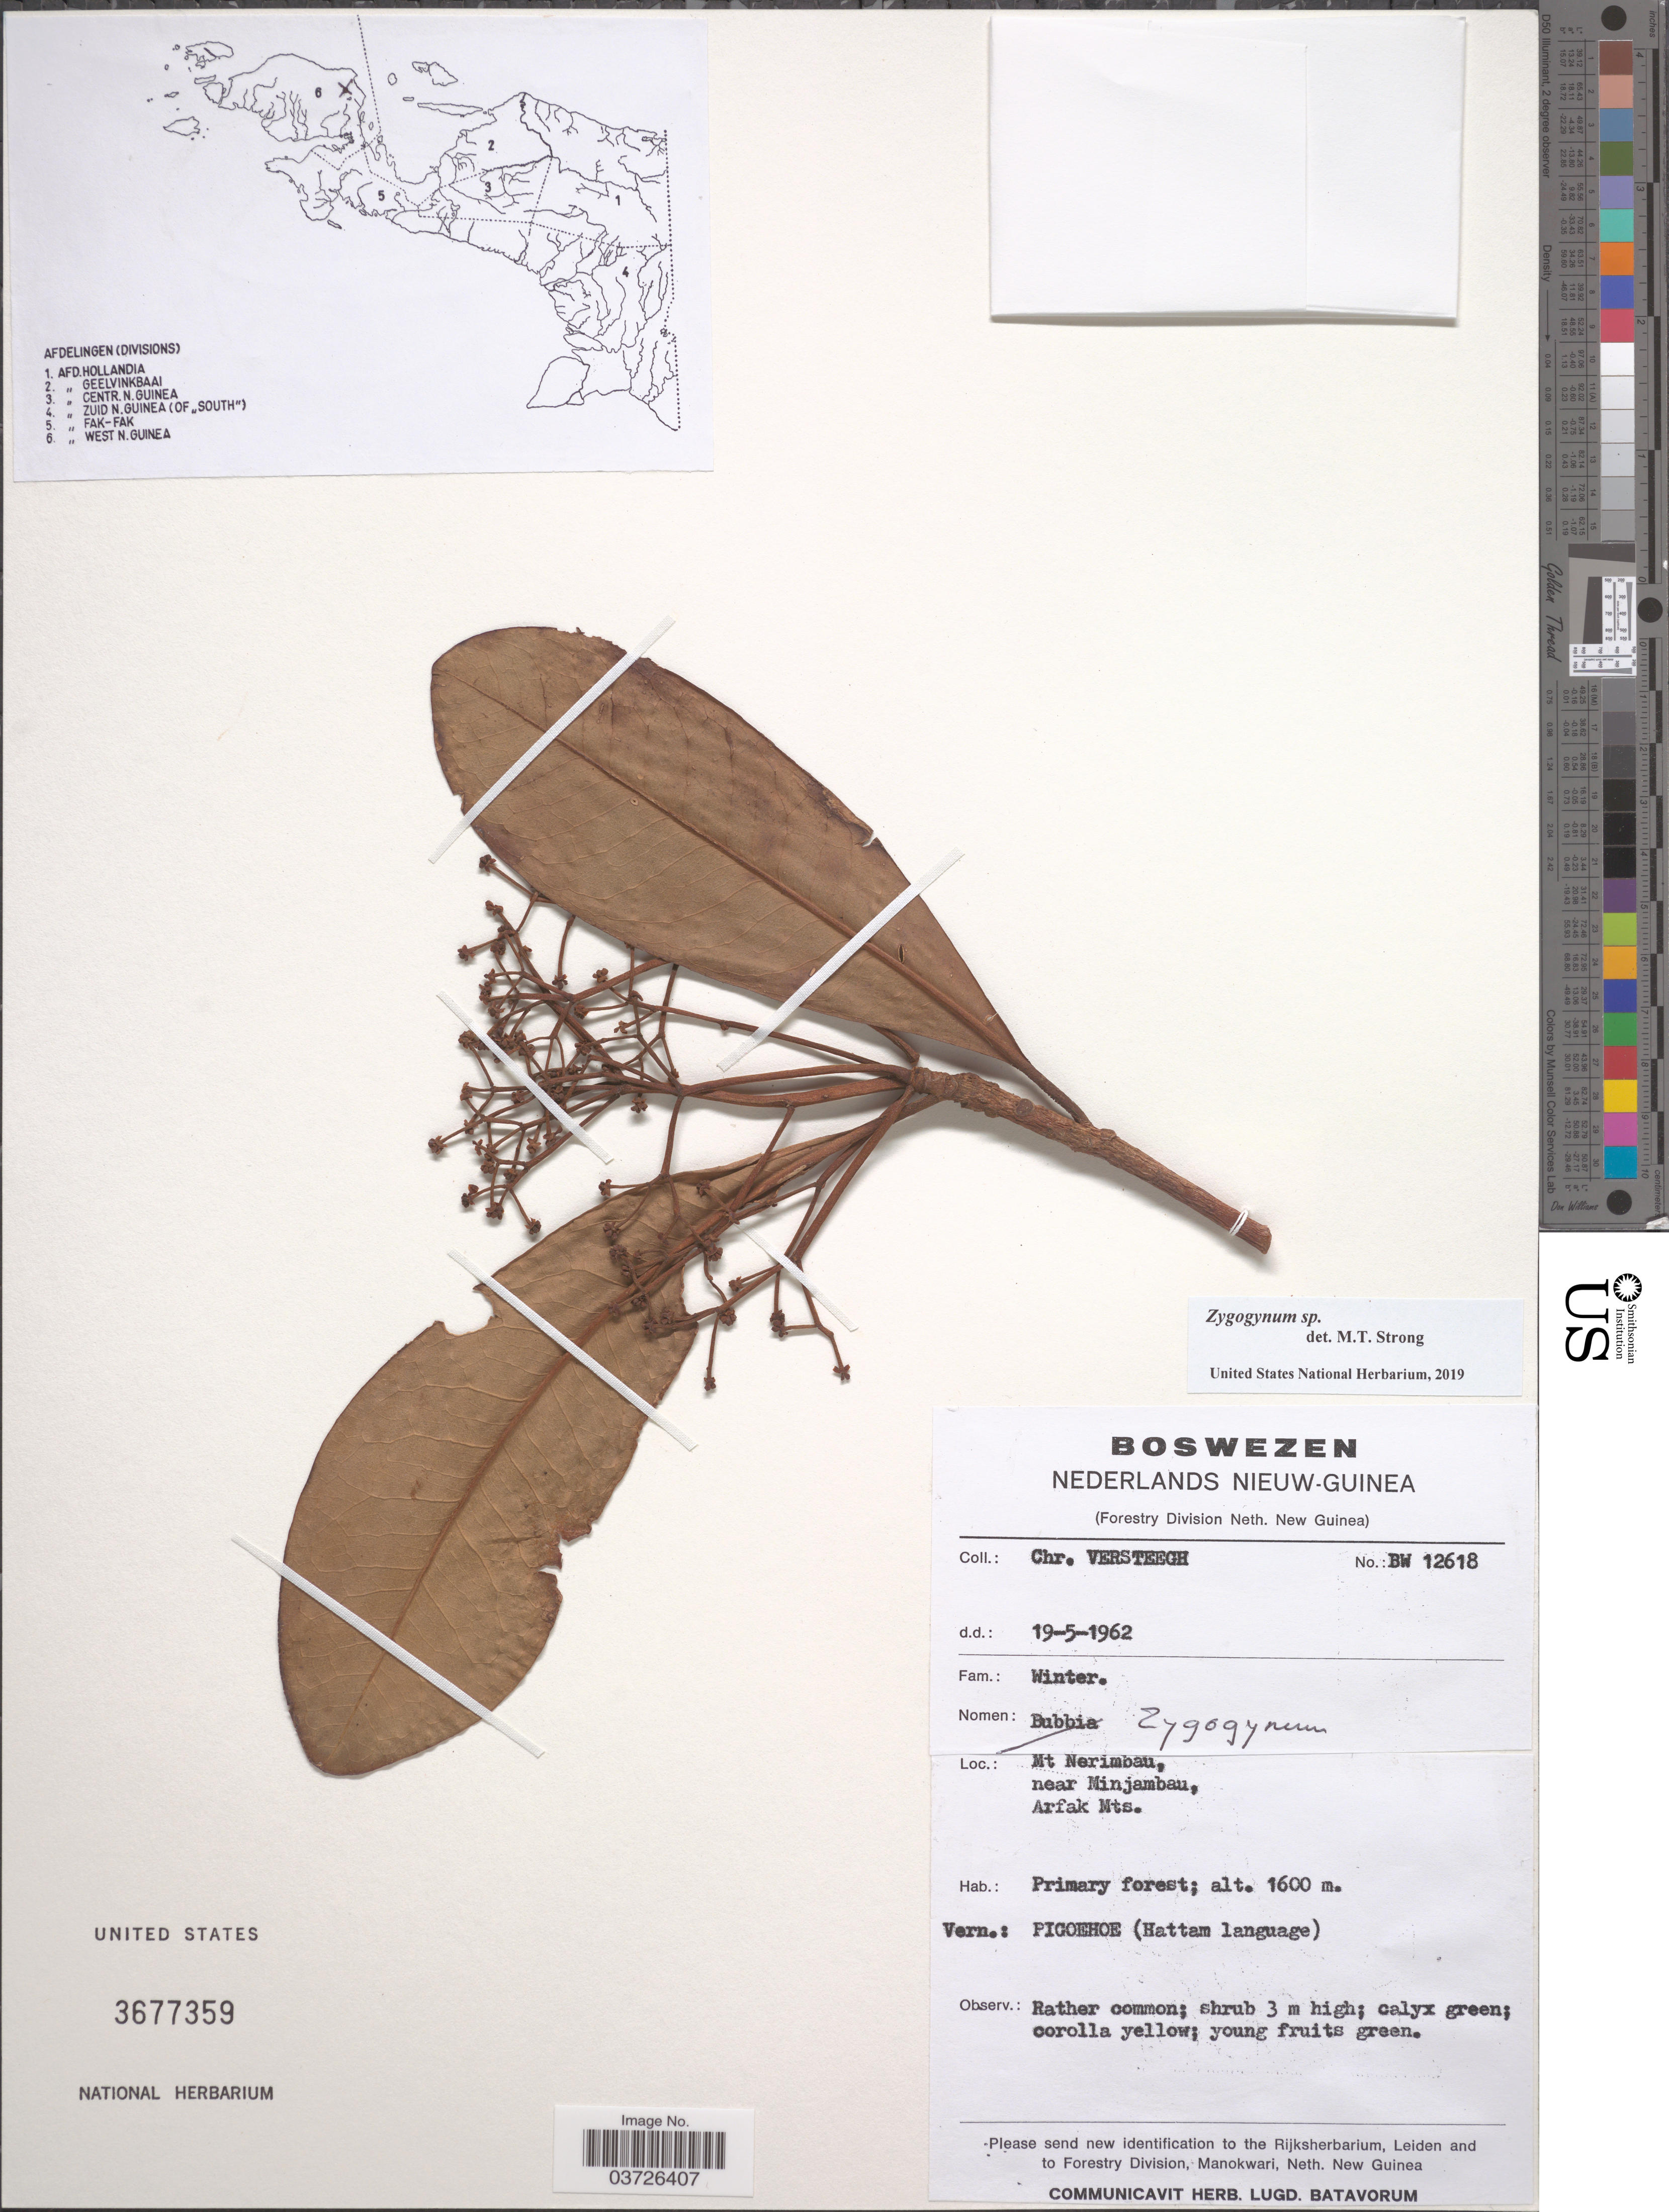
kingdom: Plantae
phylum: Tracheophyta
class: Magnoliopsida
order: Canellales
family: Winteraceae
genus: Zygogynum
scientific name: Zygogynum sp.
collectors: C. Versteegh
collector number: BW 12618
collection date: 1962-05-19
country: Indonesia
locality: Nederlands Nieuw-Guinea. Mt Nerimbau, near Minjambau, Arfak Mts.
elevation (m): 1600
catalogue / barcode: US 3677359